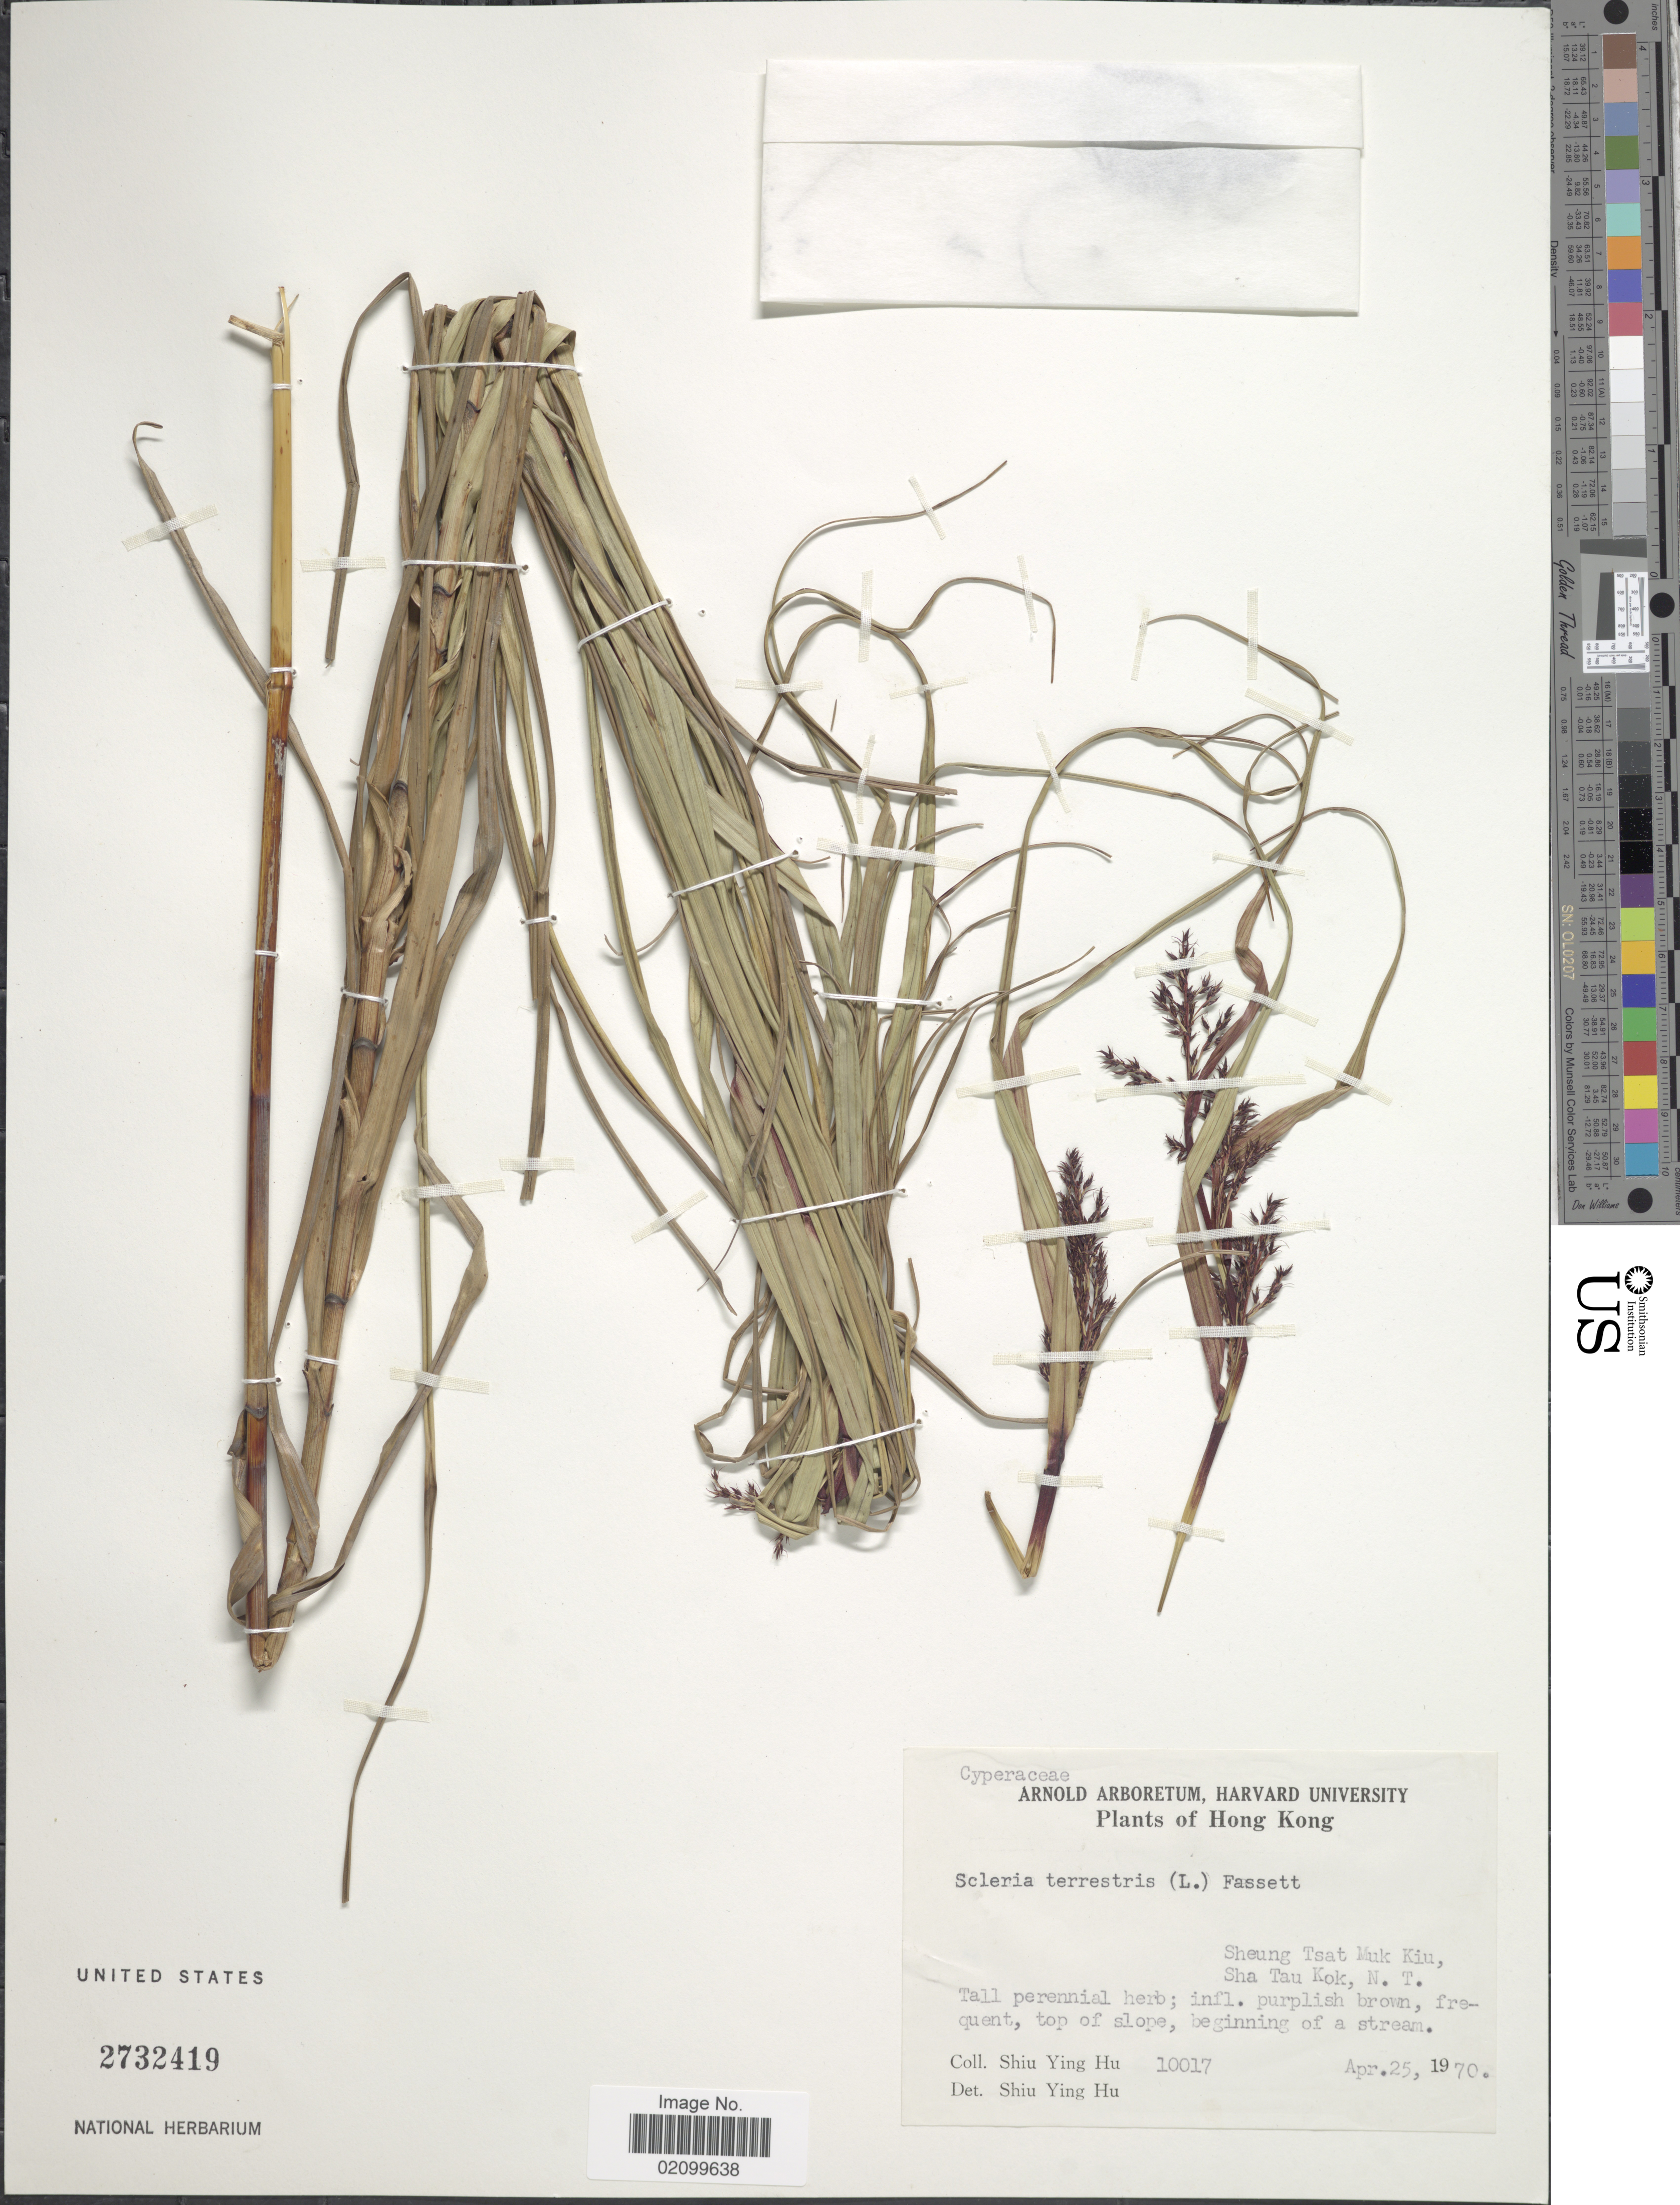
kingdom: Plantae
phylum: Tracheophyta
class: Liliopsida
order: Poales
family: Cyperaceae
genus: Scleria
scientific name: Scleria terrestris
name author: (L.) Fassett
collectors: S. Y. Hu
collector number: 10017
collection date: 1970-04-25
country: China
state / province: Hong Kong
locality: Sheung Tsat Muk Kiu, Sha Tau Kok, N.T.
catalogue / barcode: US 2732419